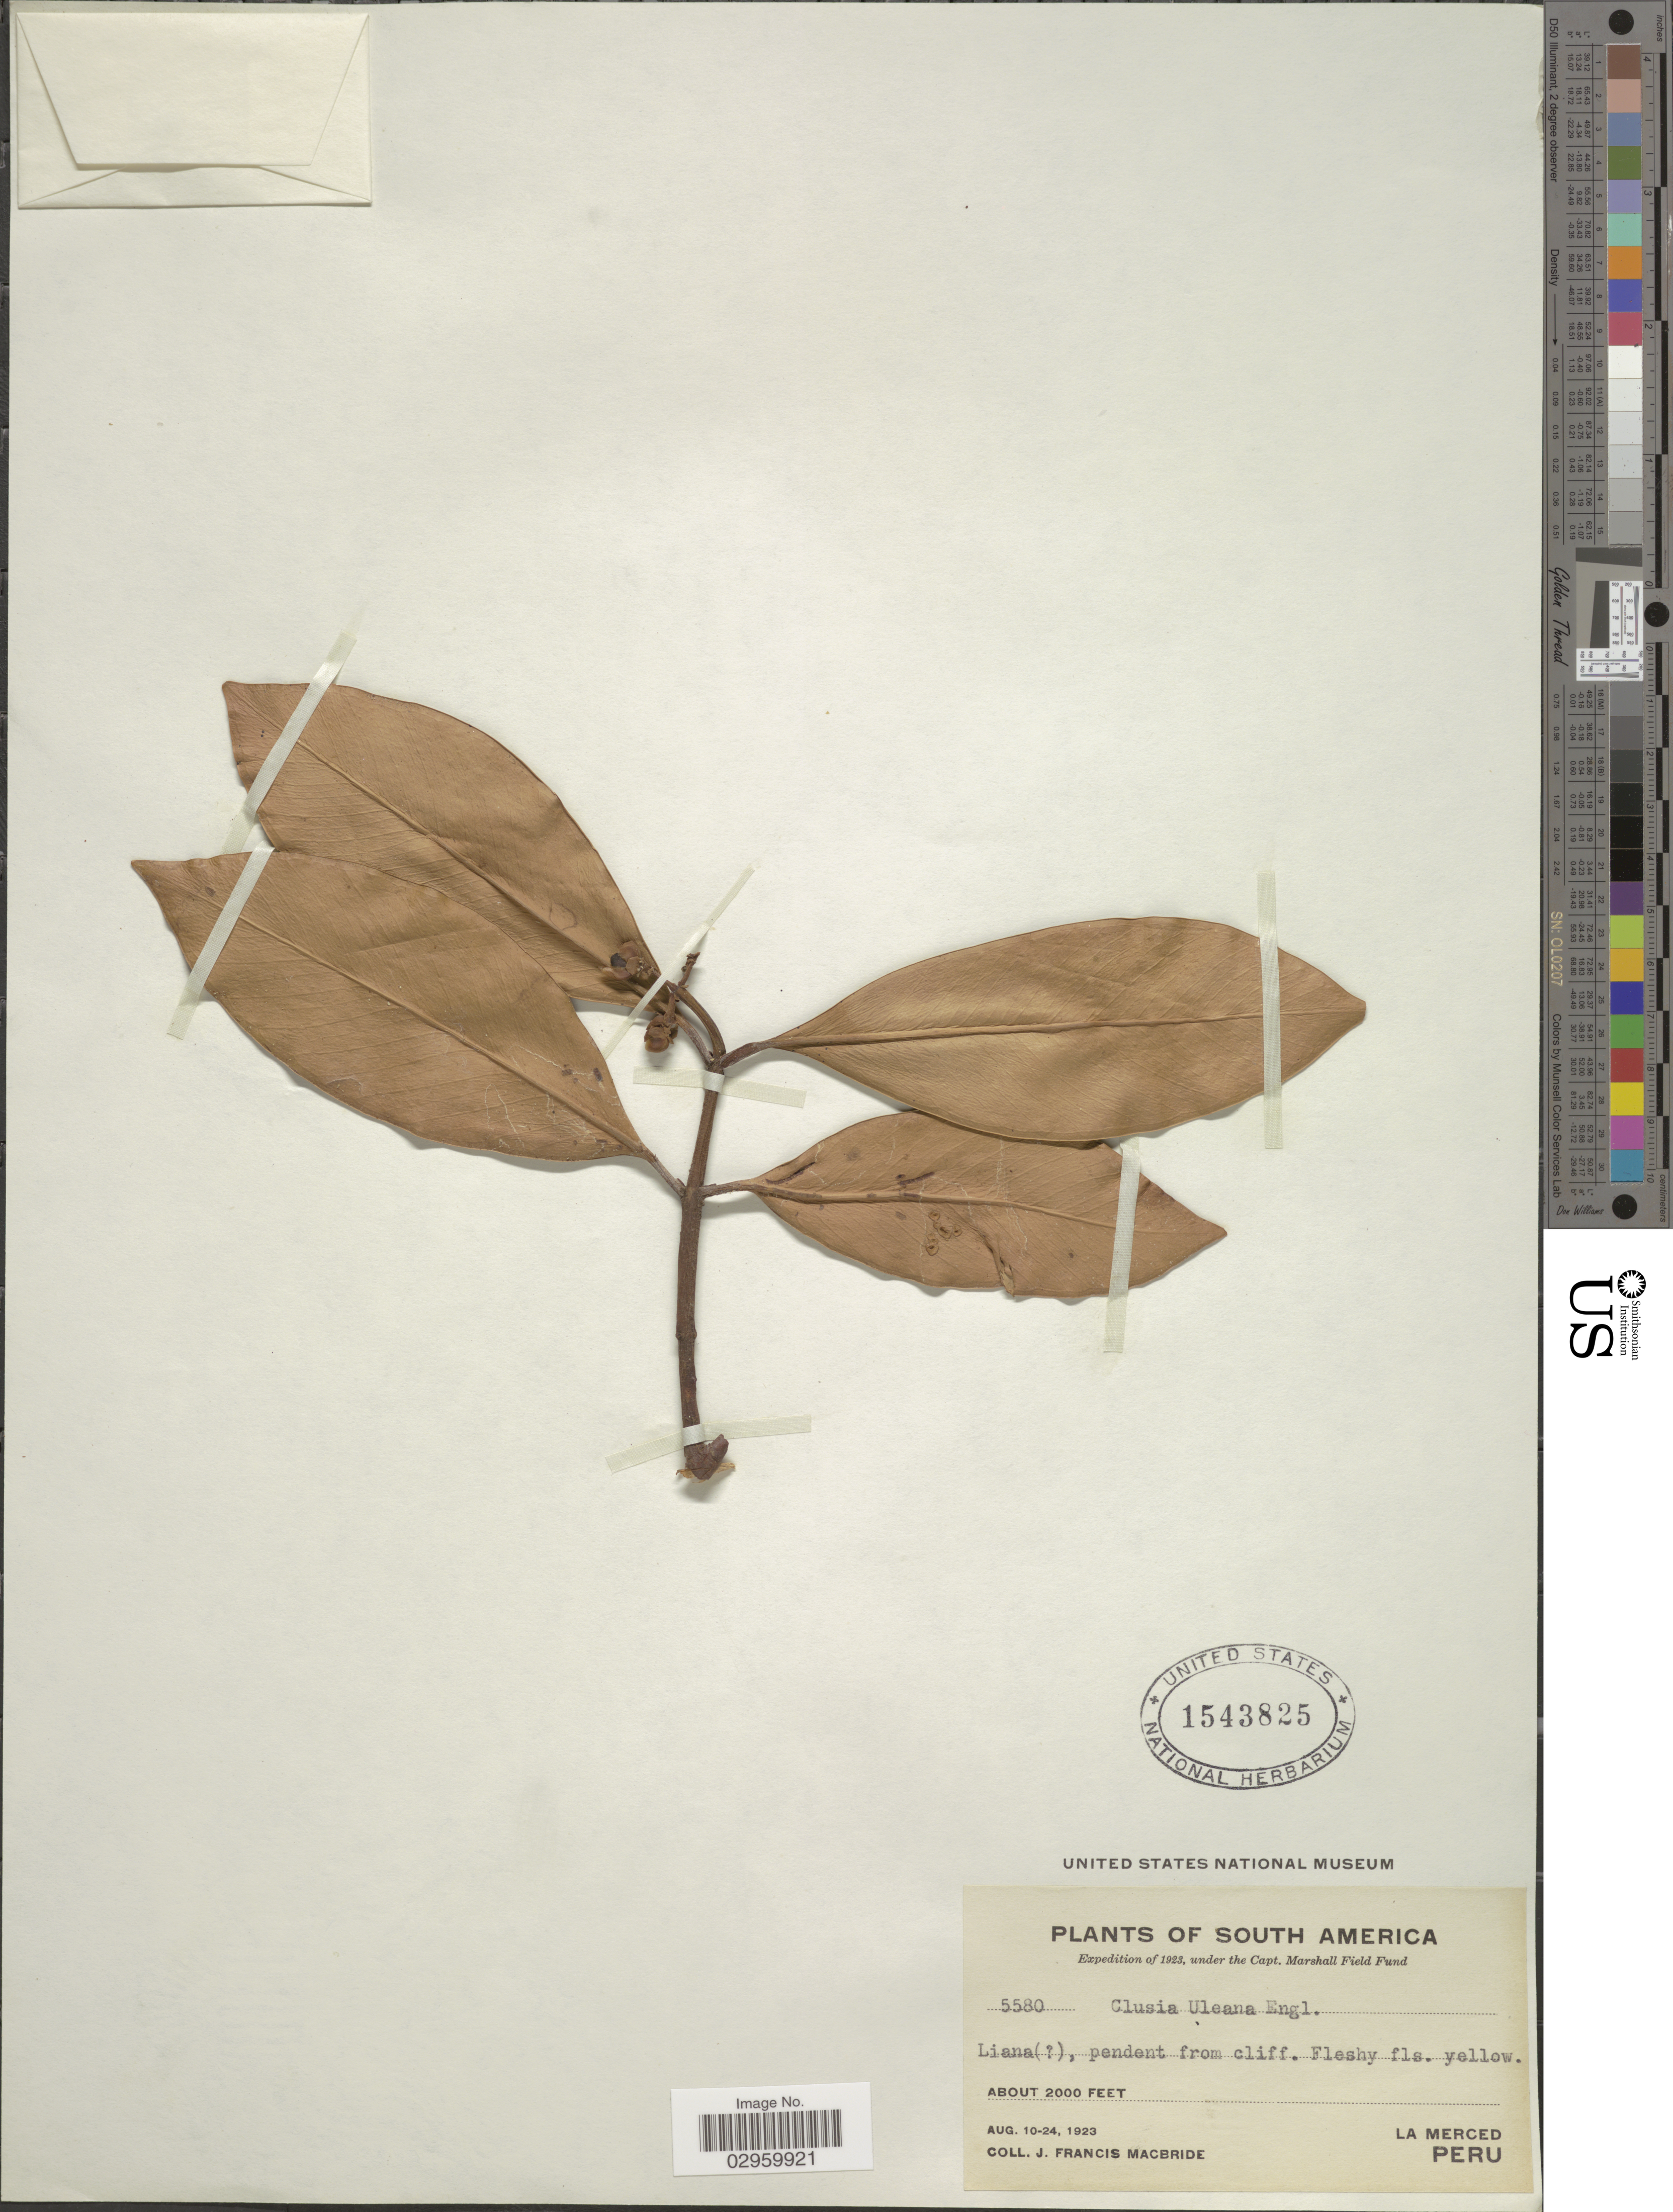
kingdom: Plantae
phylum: Tracheophyta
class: Magnoliopsida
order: Malpighiales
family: Clusiaceae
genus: Clusia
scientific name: Clusia uleana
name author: Engl.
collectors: J. F. Macbride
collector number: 5580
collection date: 1923-08-10/1923-08-24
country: Peru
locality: La Merced.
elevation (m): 610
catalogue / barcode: US 1543825